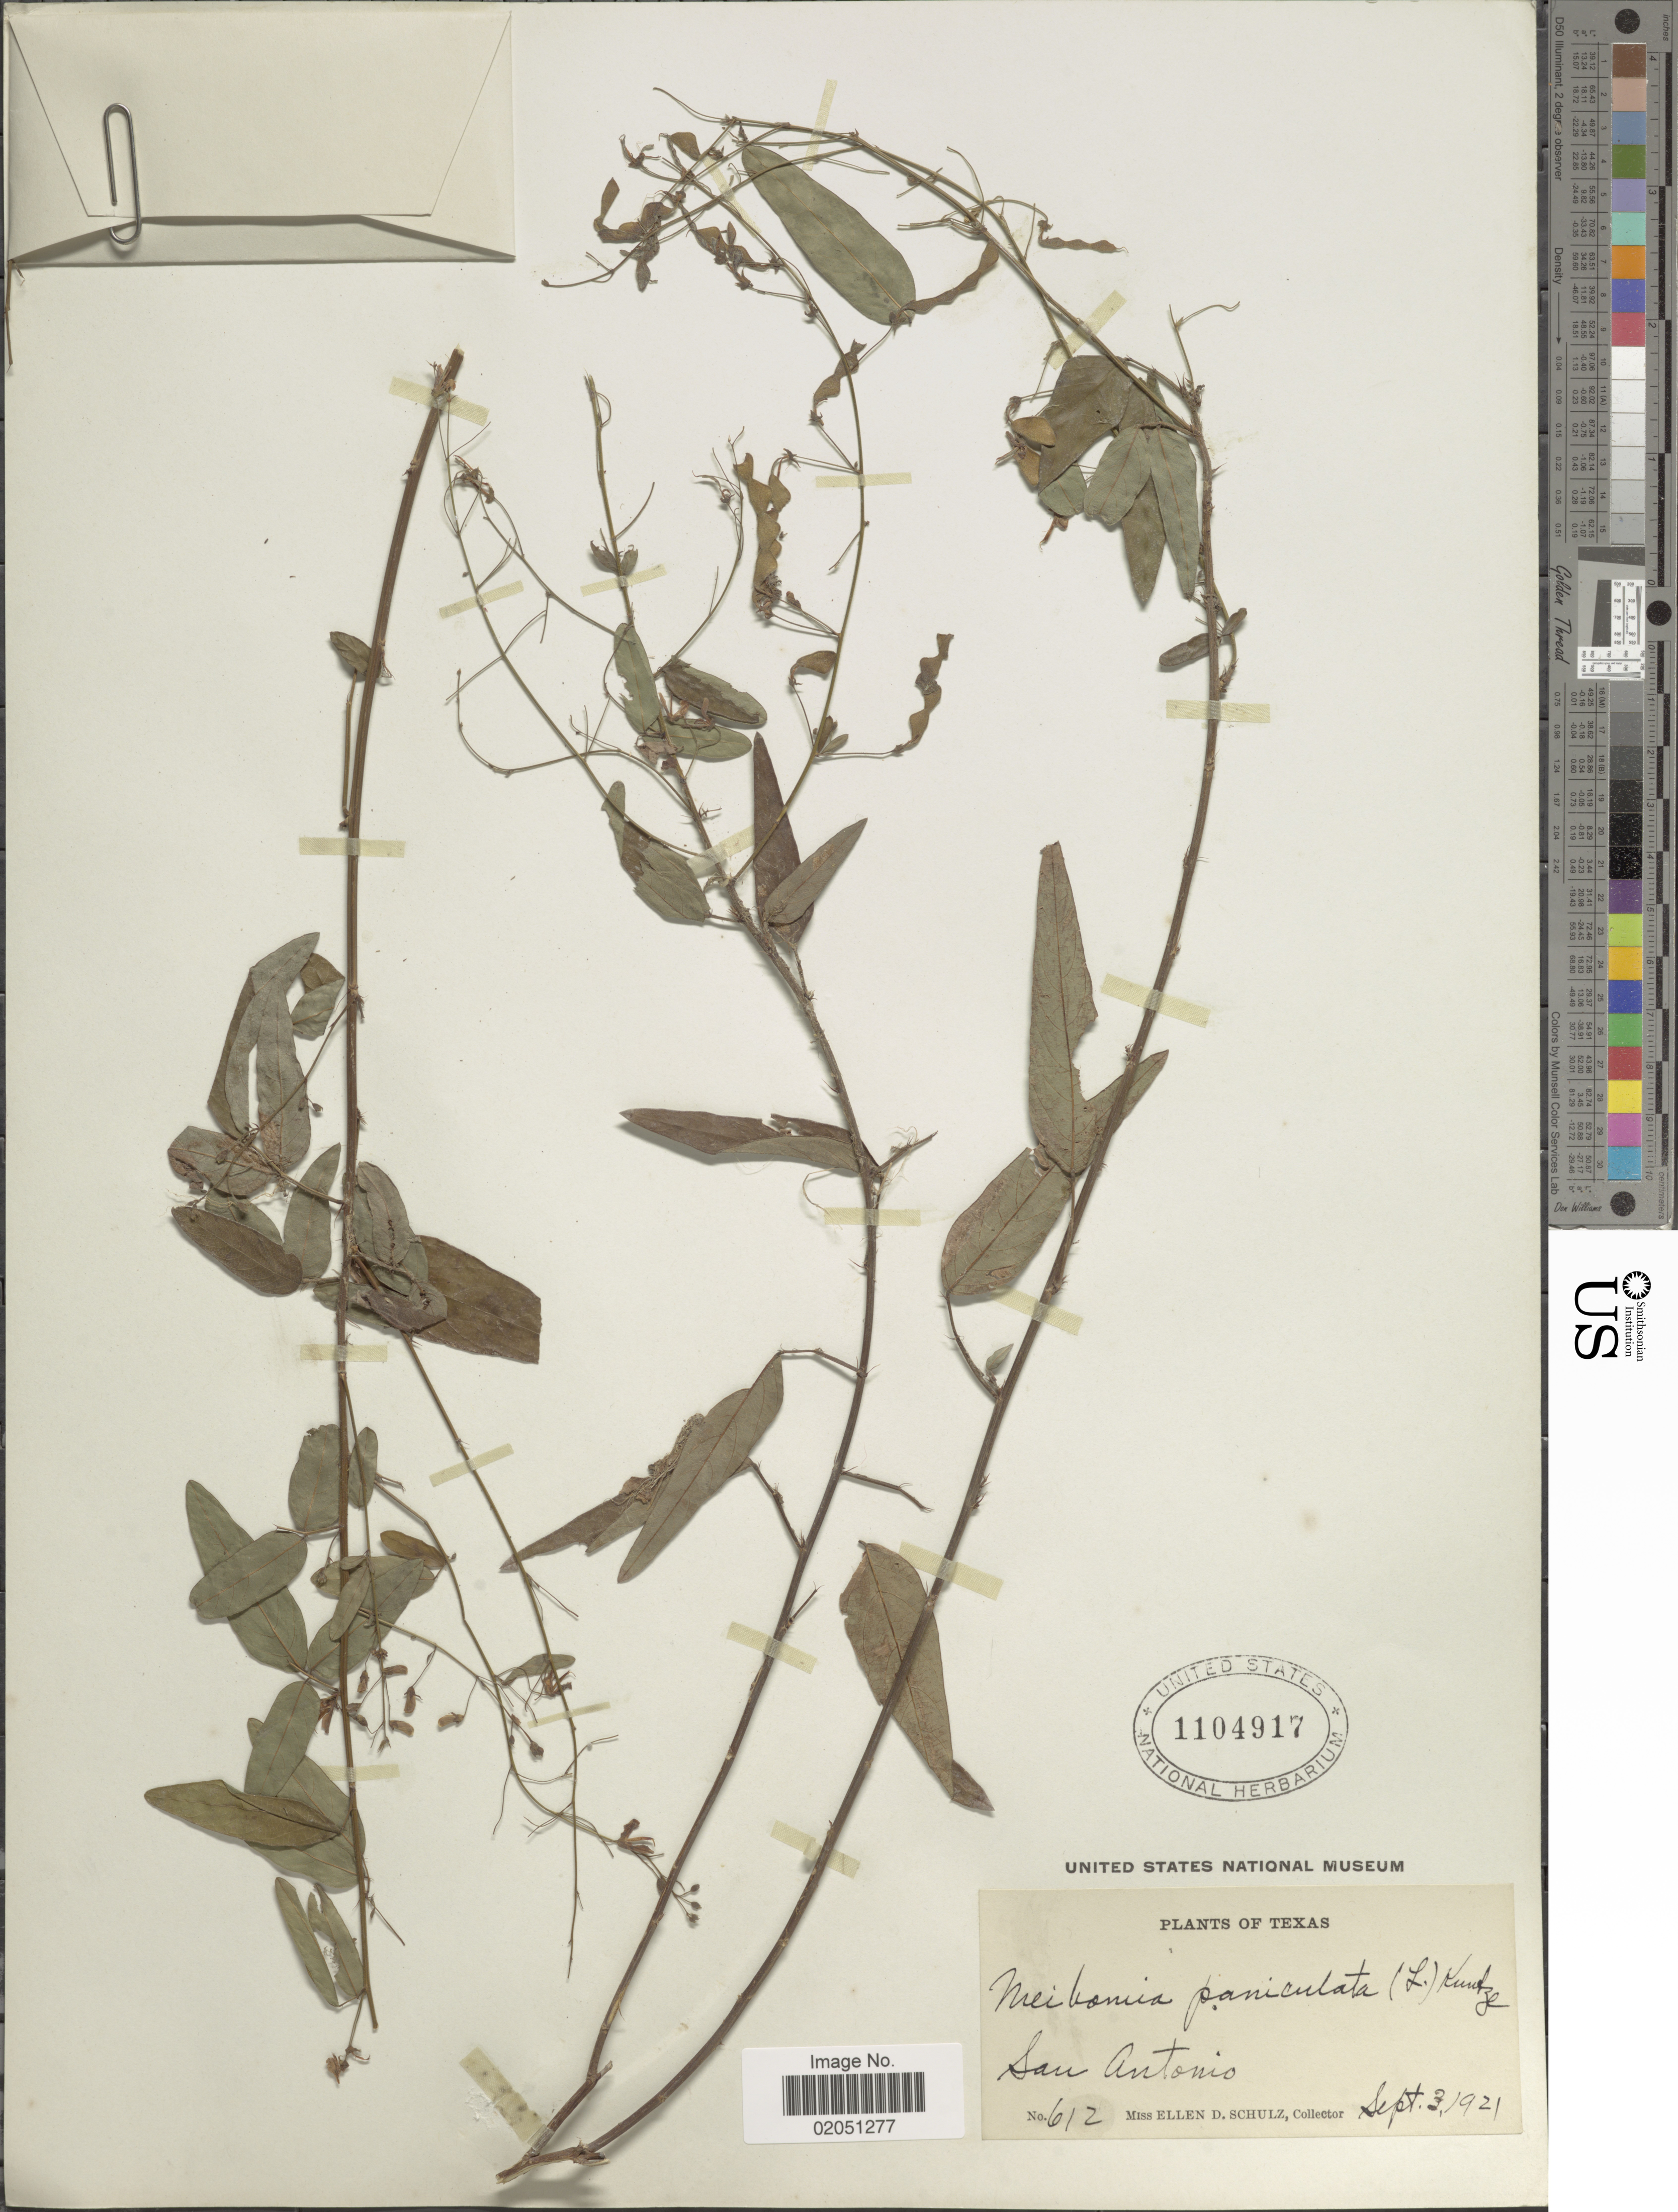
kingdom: Plantae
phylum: Tracheophyta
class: Magnoliopsida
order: Fabales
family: Fabaceae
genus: Desmodium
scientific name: Desmodium paniculatum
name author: (L.) DC.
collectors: E. D. Schulz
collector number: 612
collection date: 1921-09-03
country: United States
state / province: Texas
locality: San Antonio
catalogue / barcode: US 1104917